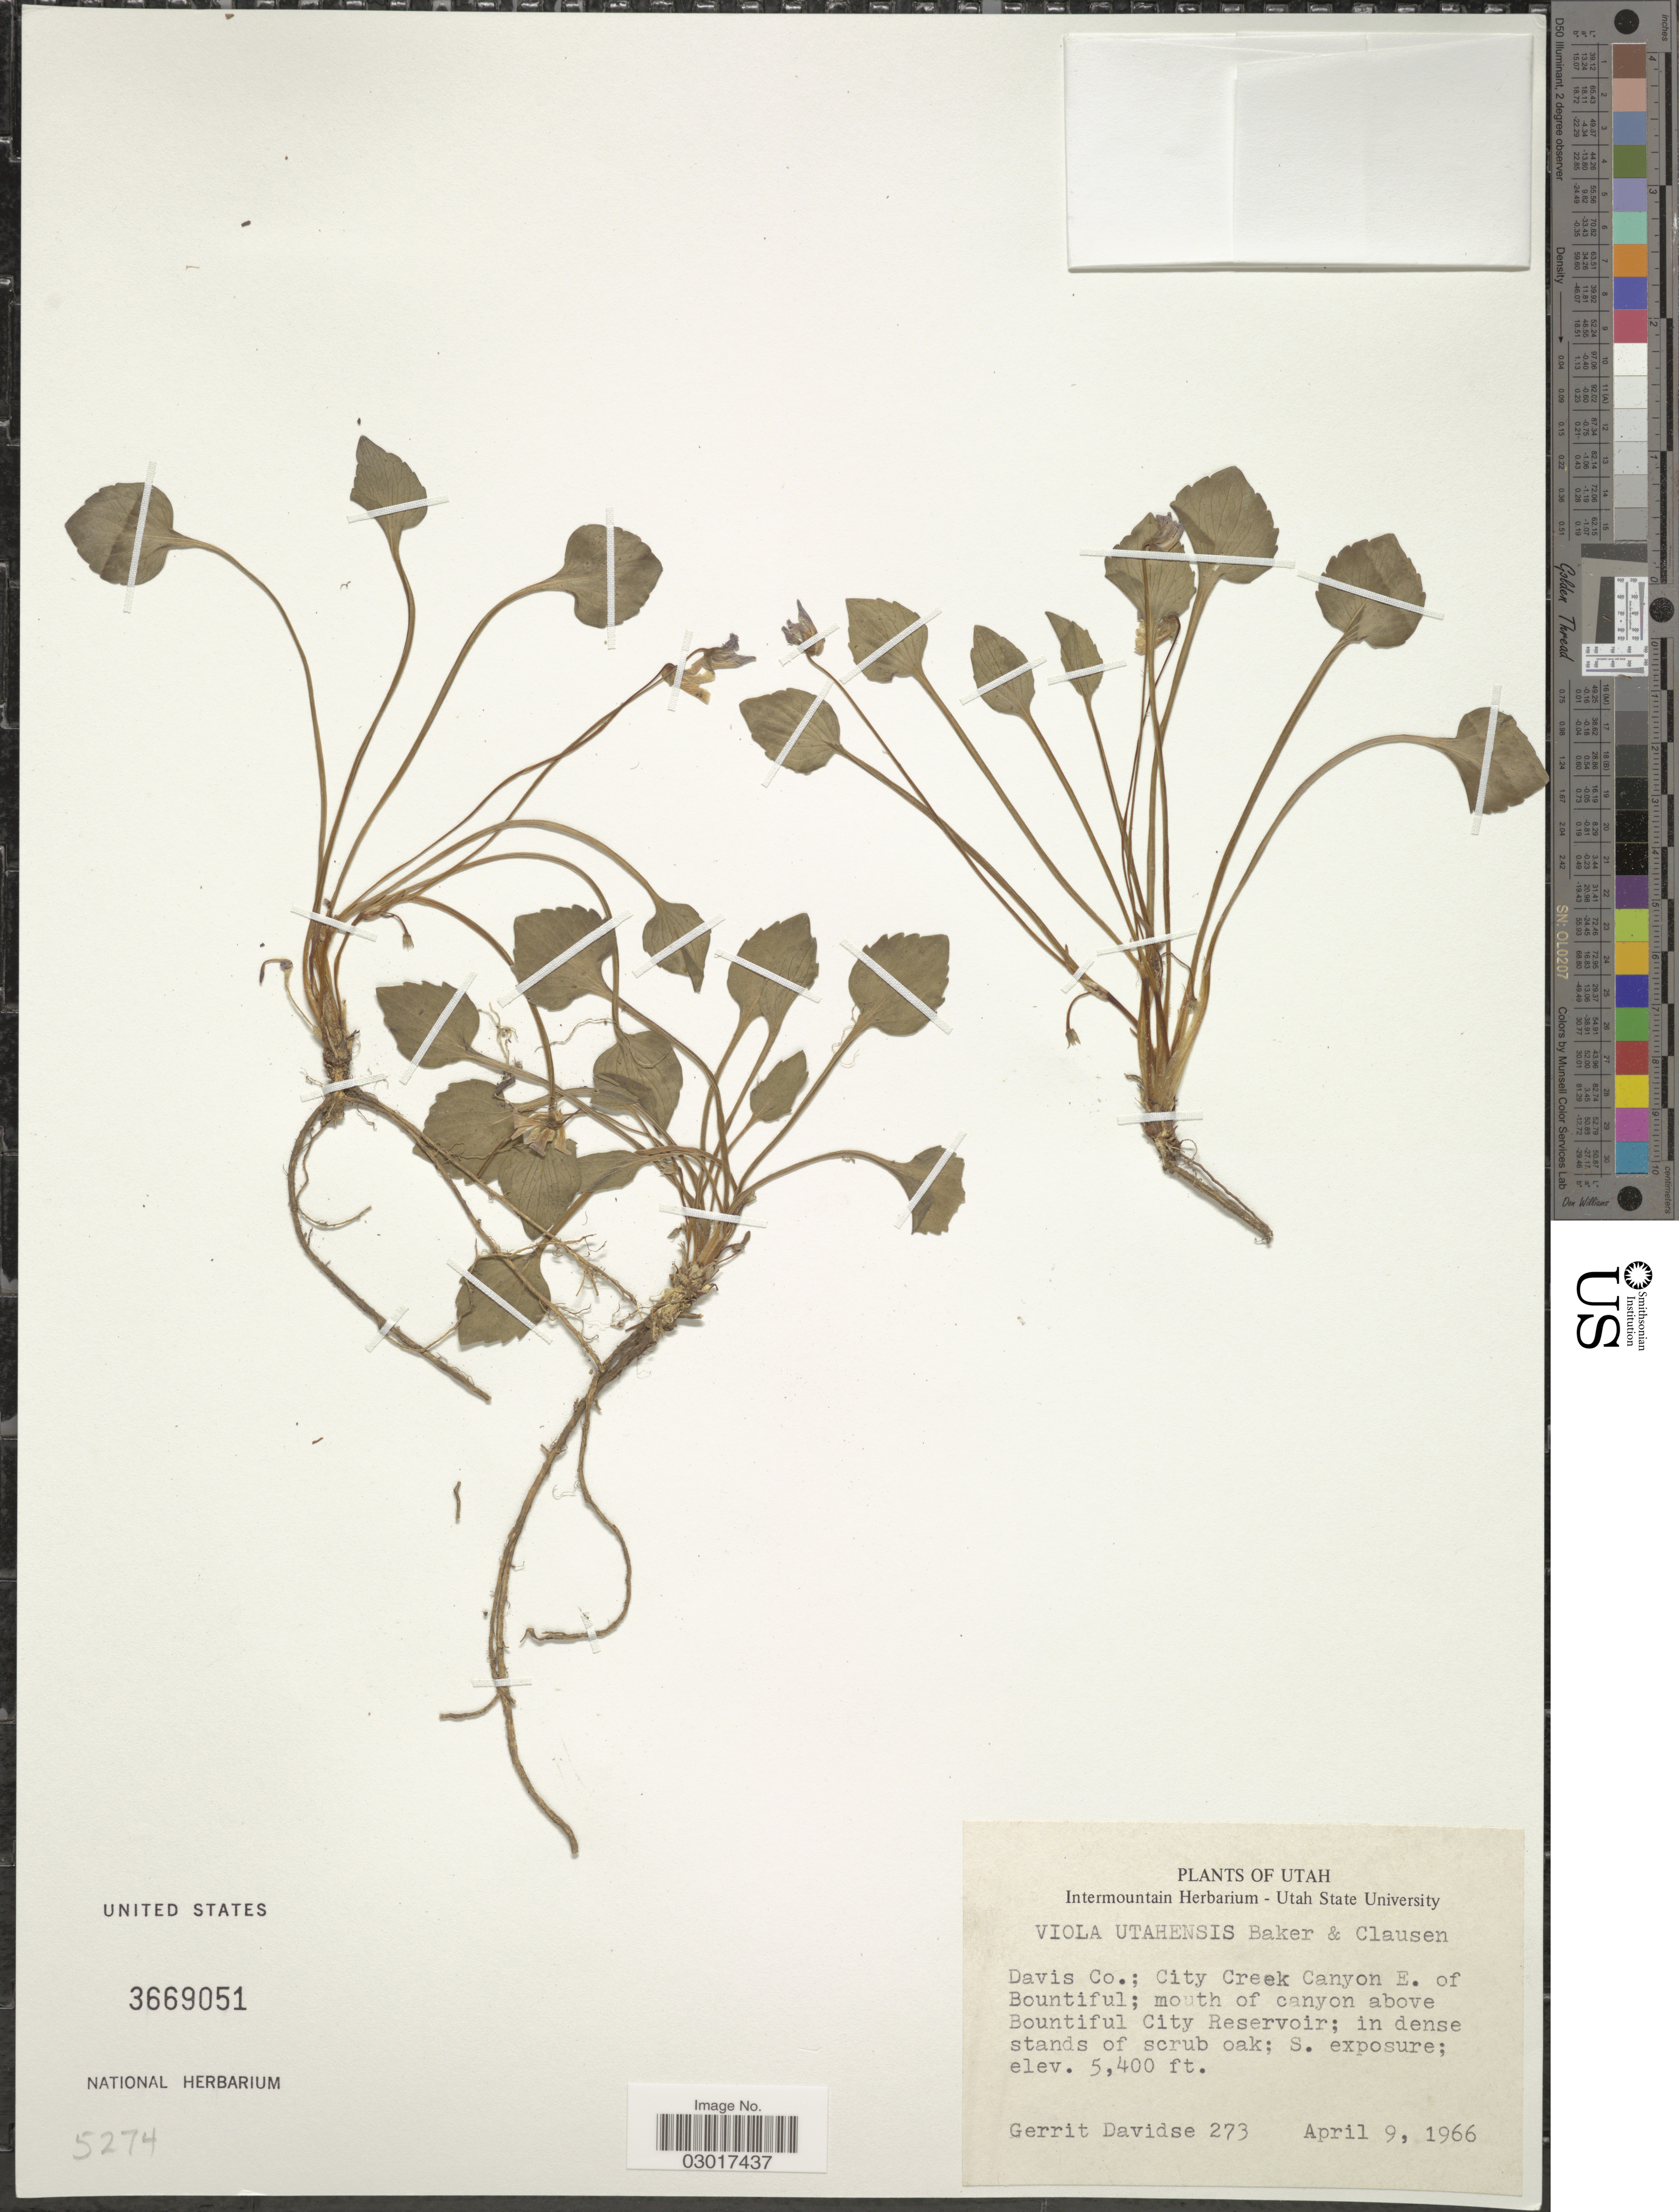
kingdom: Plantae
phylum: Tracheophyta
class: Magnoliopsida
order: Malpighiales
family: Violaceae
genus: Viola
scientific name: Viola utahensis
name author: M.S. Baker & J.C. Clausen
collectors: G. Davidse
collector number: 273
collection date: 1966-04-09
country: United States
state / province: Utah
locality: Davis Co.; City Creek Canyon E. of Bountiful; mouth of canyon above Bountiful City Reservoir.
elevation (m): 1646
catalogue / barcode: US 3669051